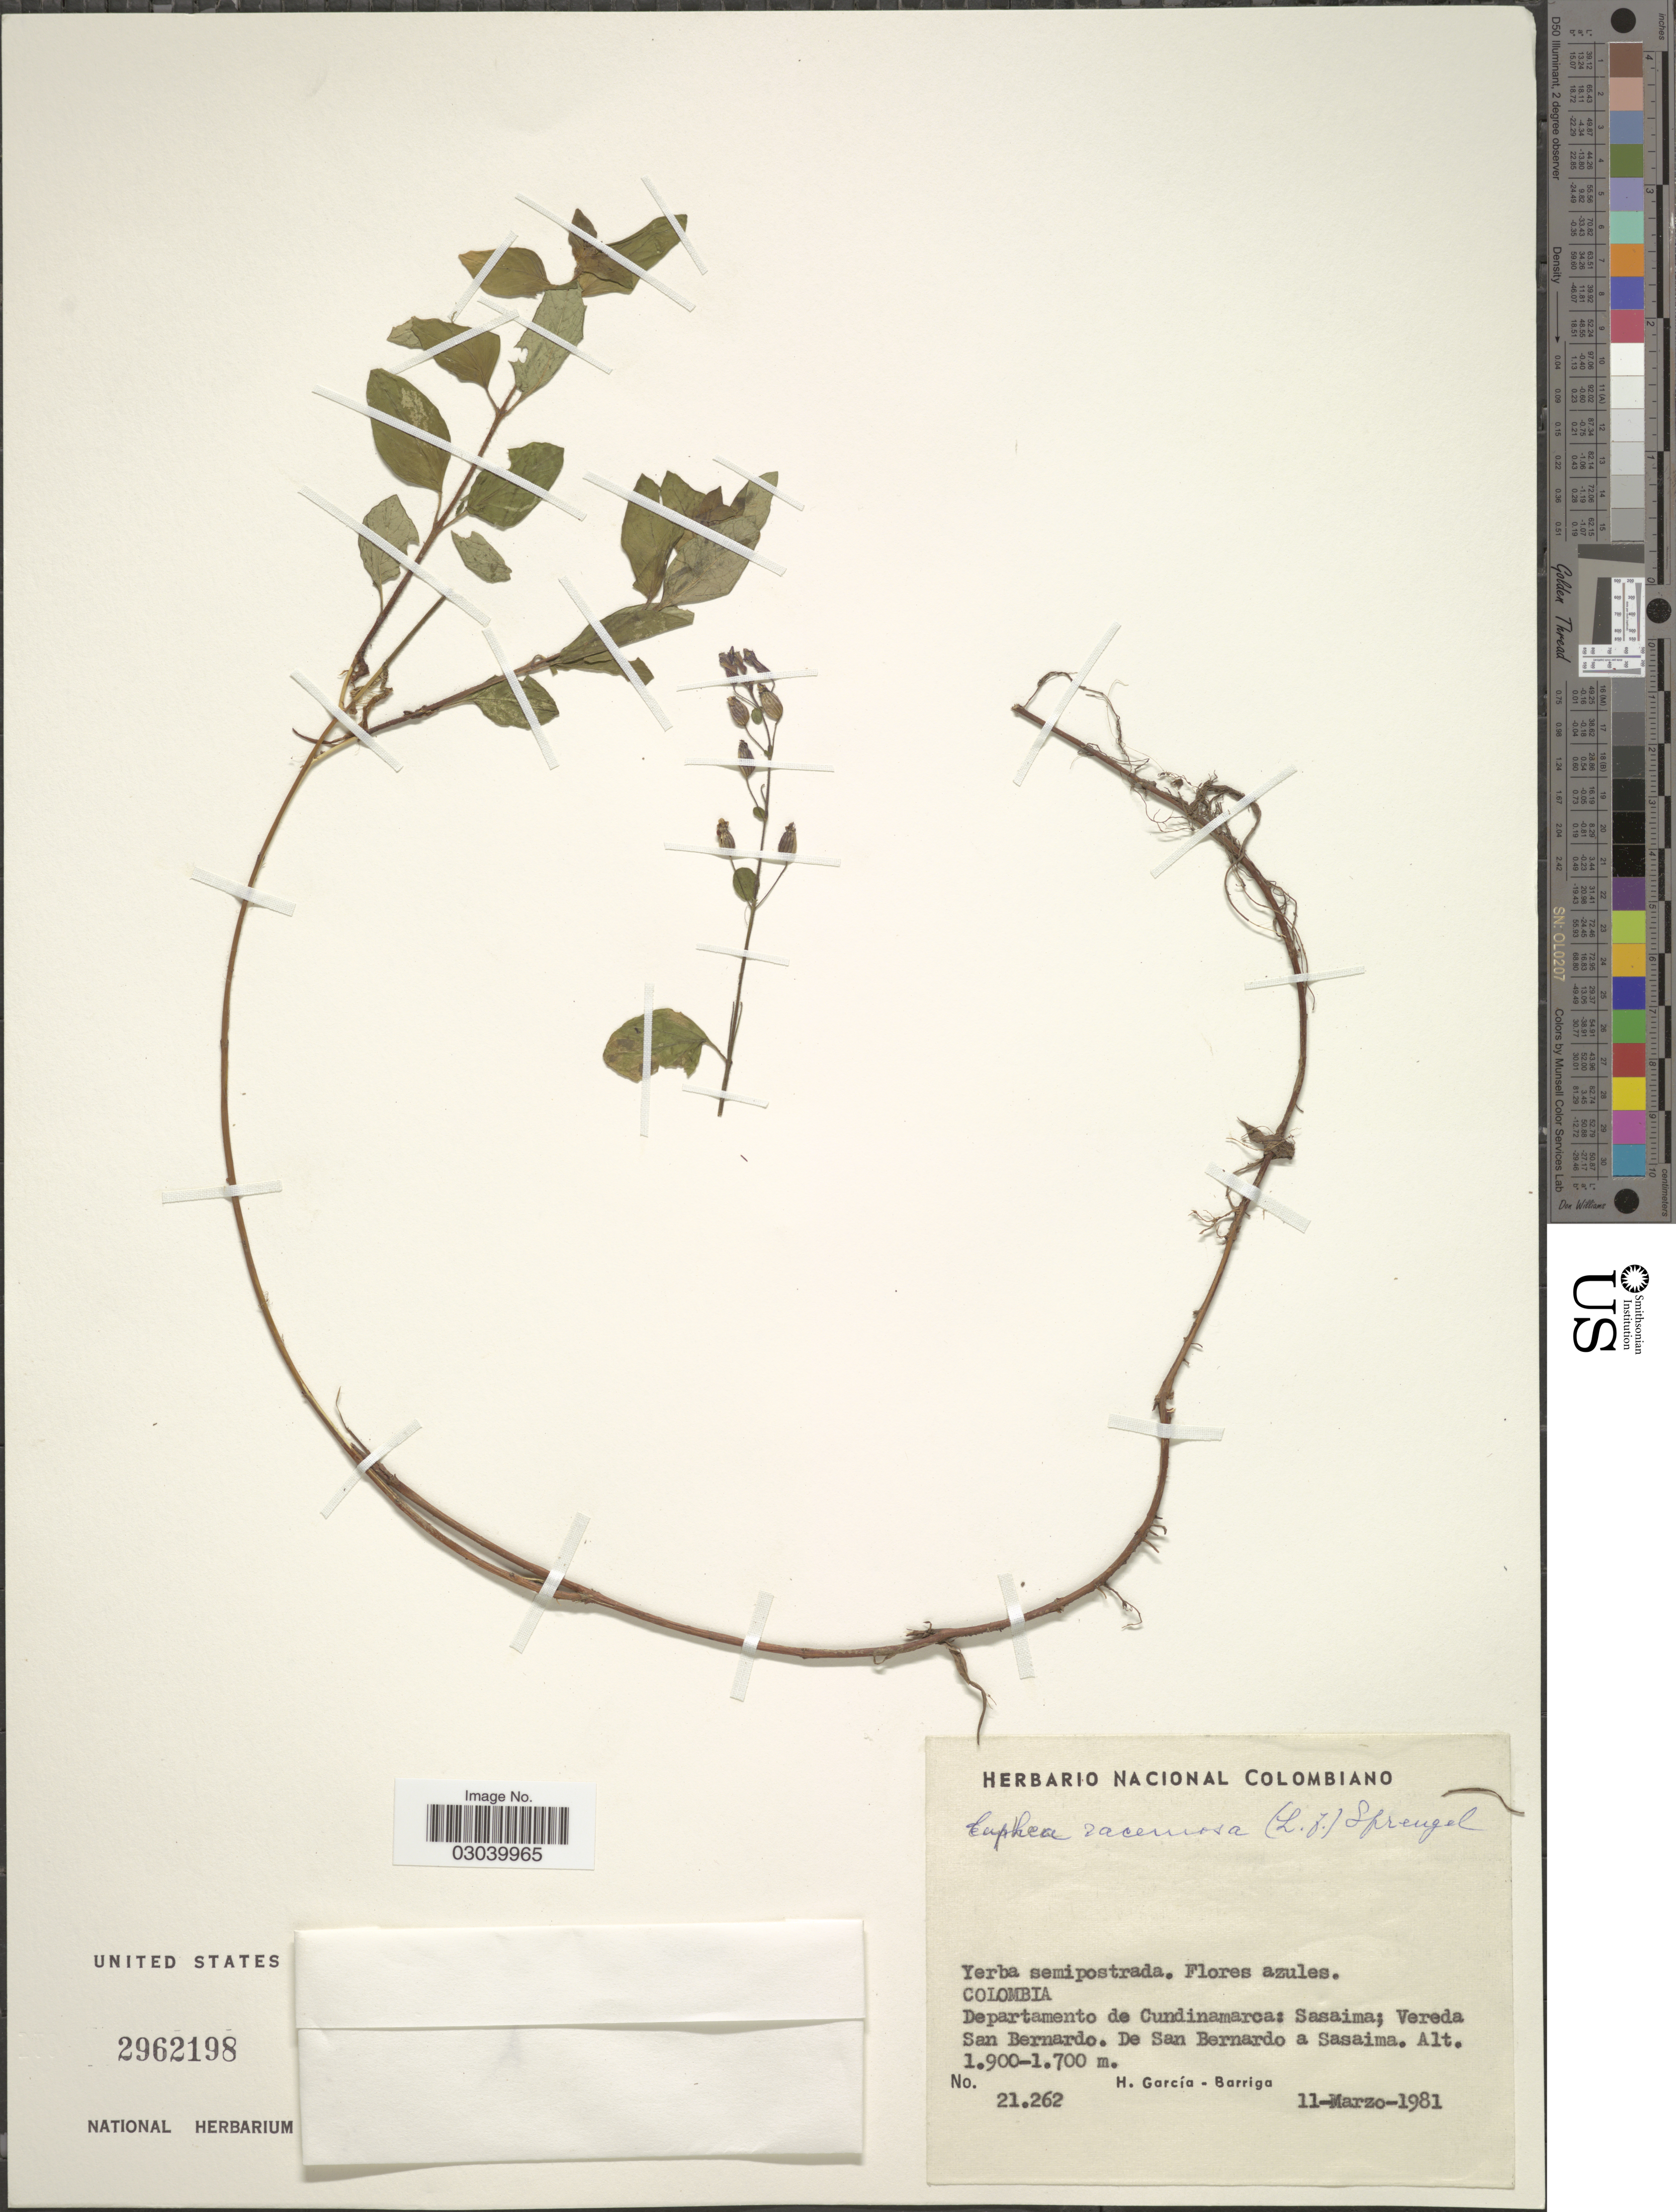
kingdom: Plantae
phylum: Tracheophyta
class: Magnoliopsida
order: Myrtales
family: Lythraceae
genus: Cuphea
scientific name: Cuphea racemosa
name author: (L. f.) Spreng.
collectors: H. García Barriga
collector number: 21262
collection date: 1981-03-11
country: Colombia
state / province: Cundinamarca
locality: Departamento de Cundinamarca: Sasaima; Vereda San Bernardo. De San Bernardo a Sasaima.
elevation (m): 1700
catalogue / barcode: US 2962198